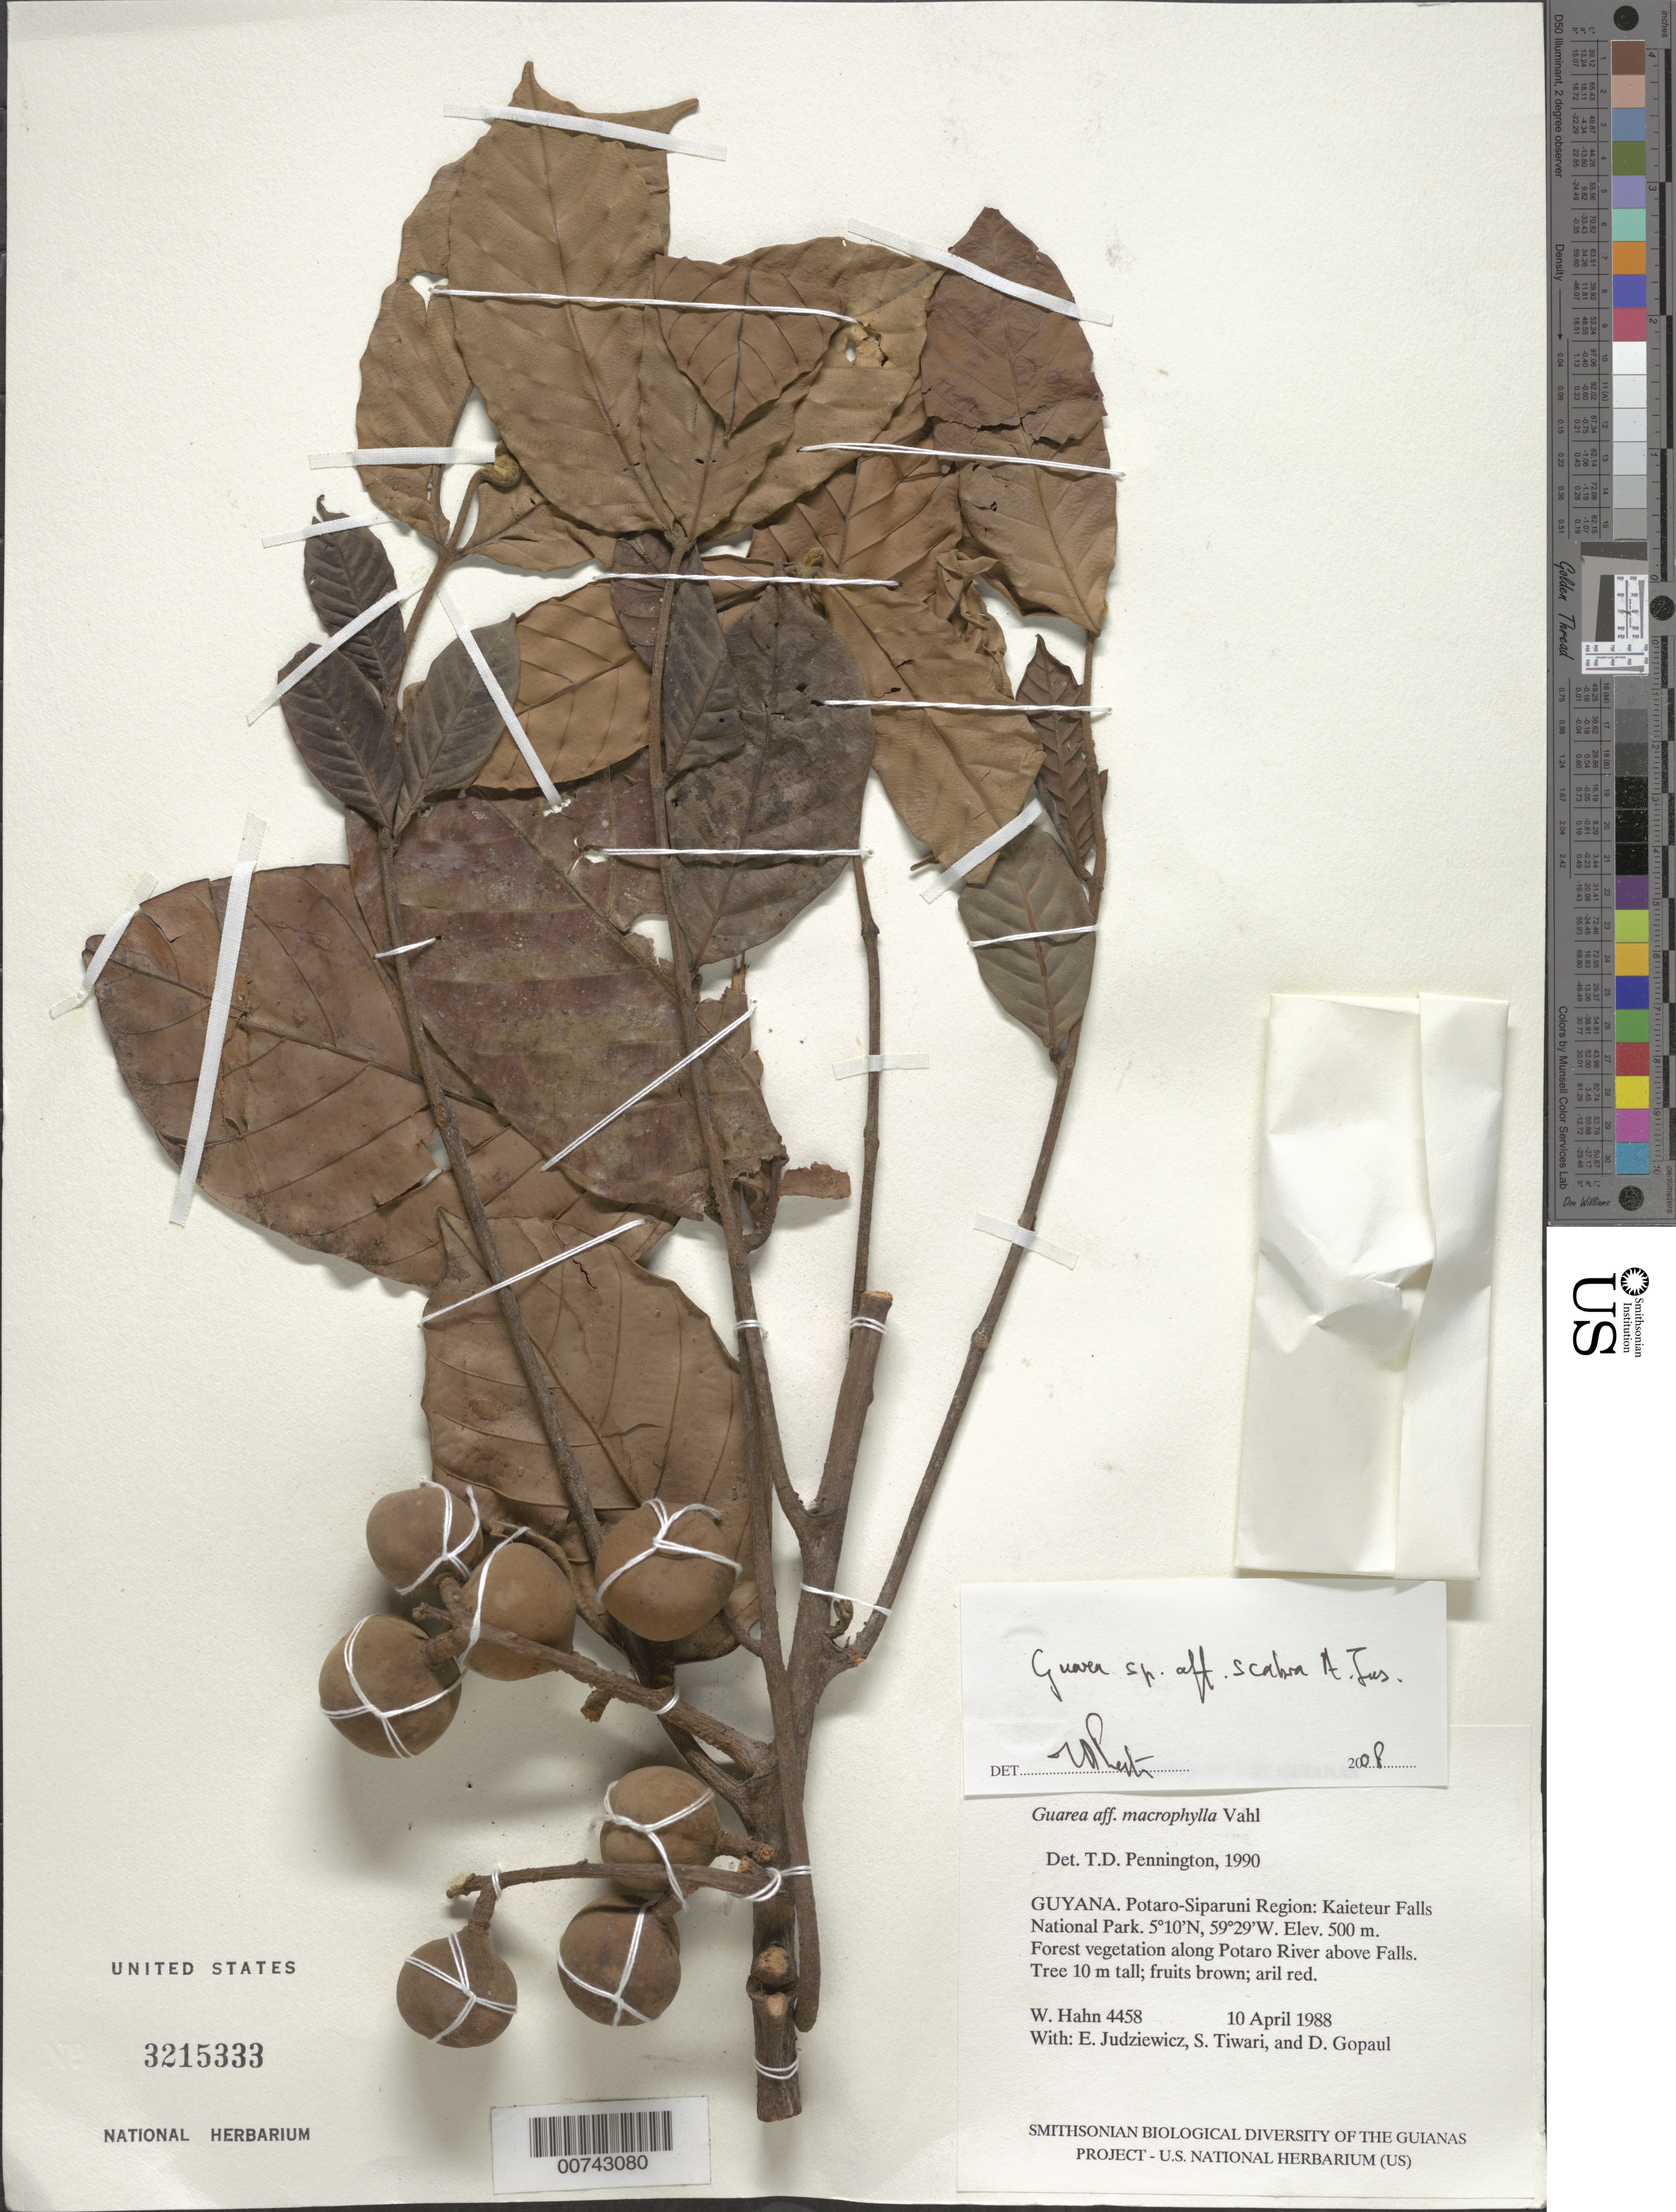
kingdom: Plantae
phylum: Tracheophyta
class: Magnoliopsida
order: Sapindales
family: Meliaceae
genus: Guarea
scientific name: Guarea scabra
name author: A. Juss.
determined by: Pennington, T. D., (K)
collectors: W. Hahn, E. J. Judziewicz, S. Tiwari & D. Gopaul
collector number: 4458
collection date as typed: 10 April 1988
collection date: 1988-04-10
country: Guyana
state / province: Potaro-Siparuni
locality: Kaieteur Falls National Park. Along Potaro River above falls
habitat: Forest vegetation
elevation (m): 500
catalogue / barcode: US 3215333